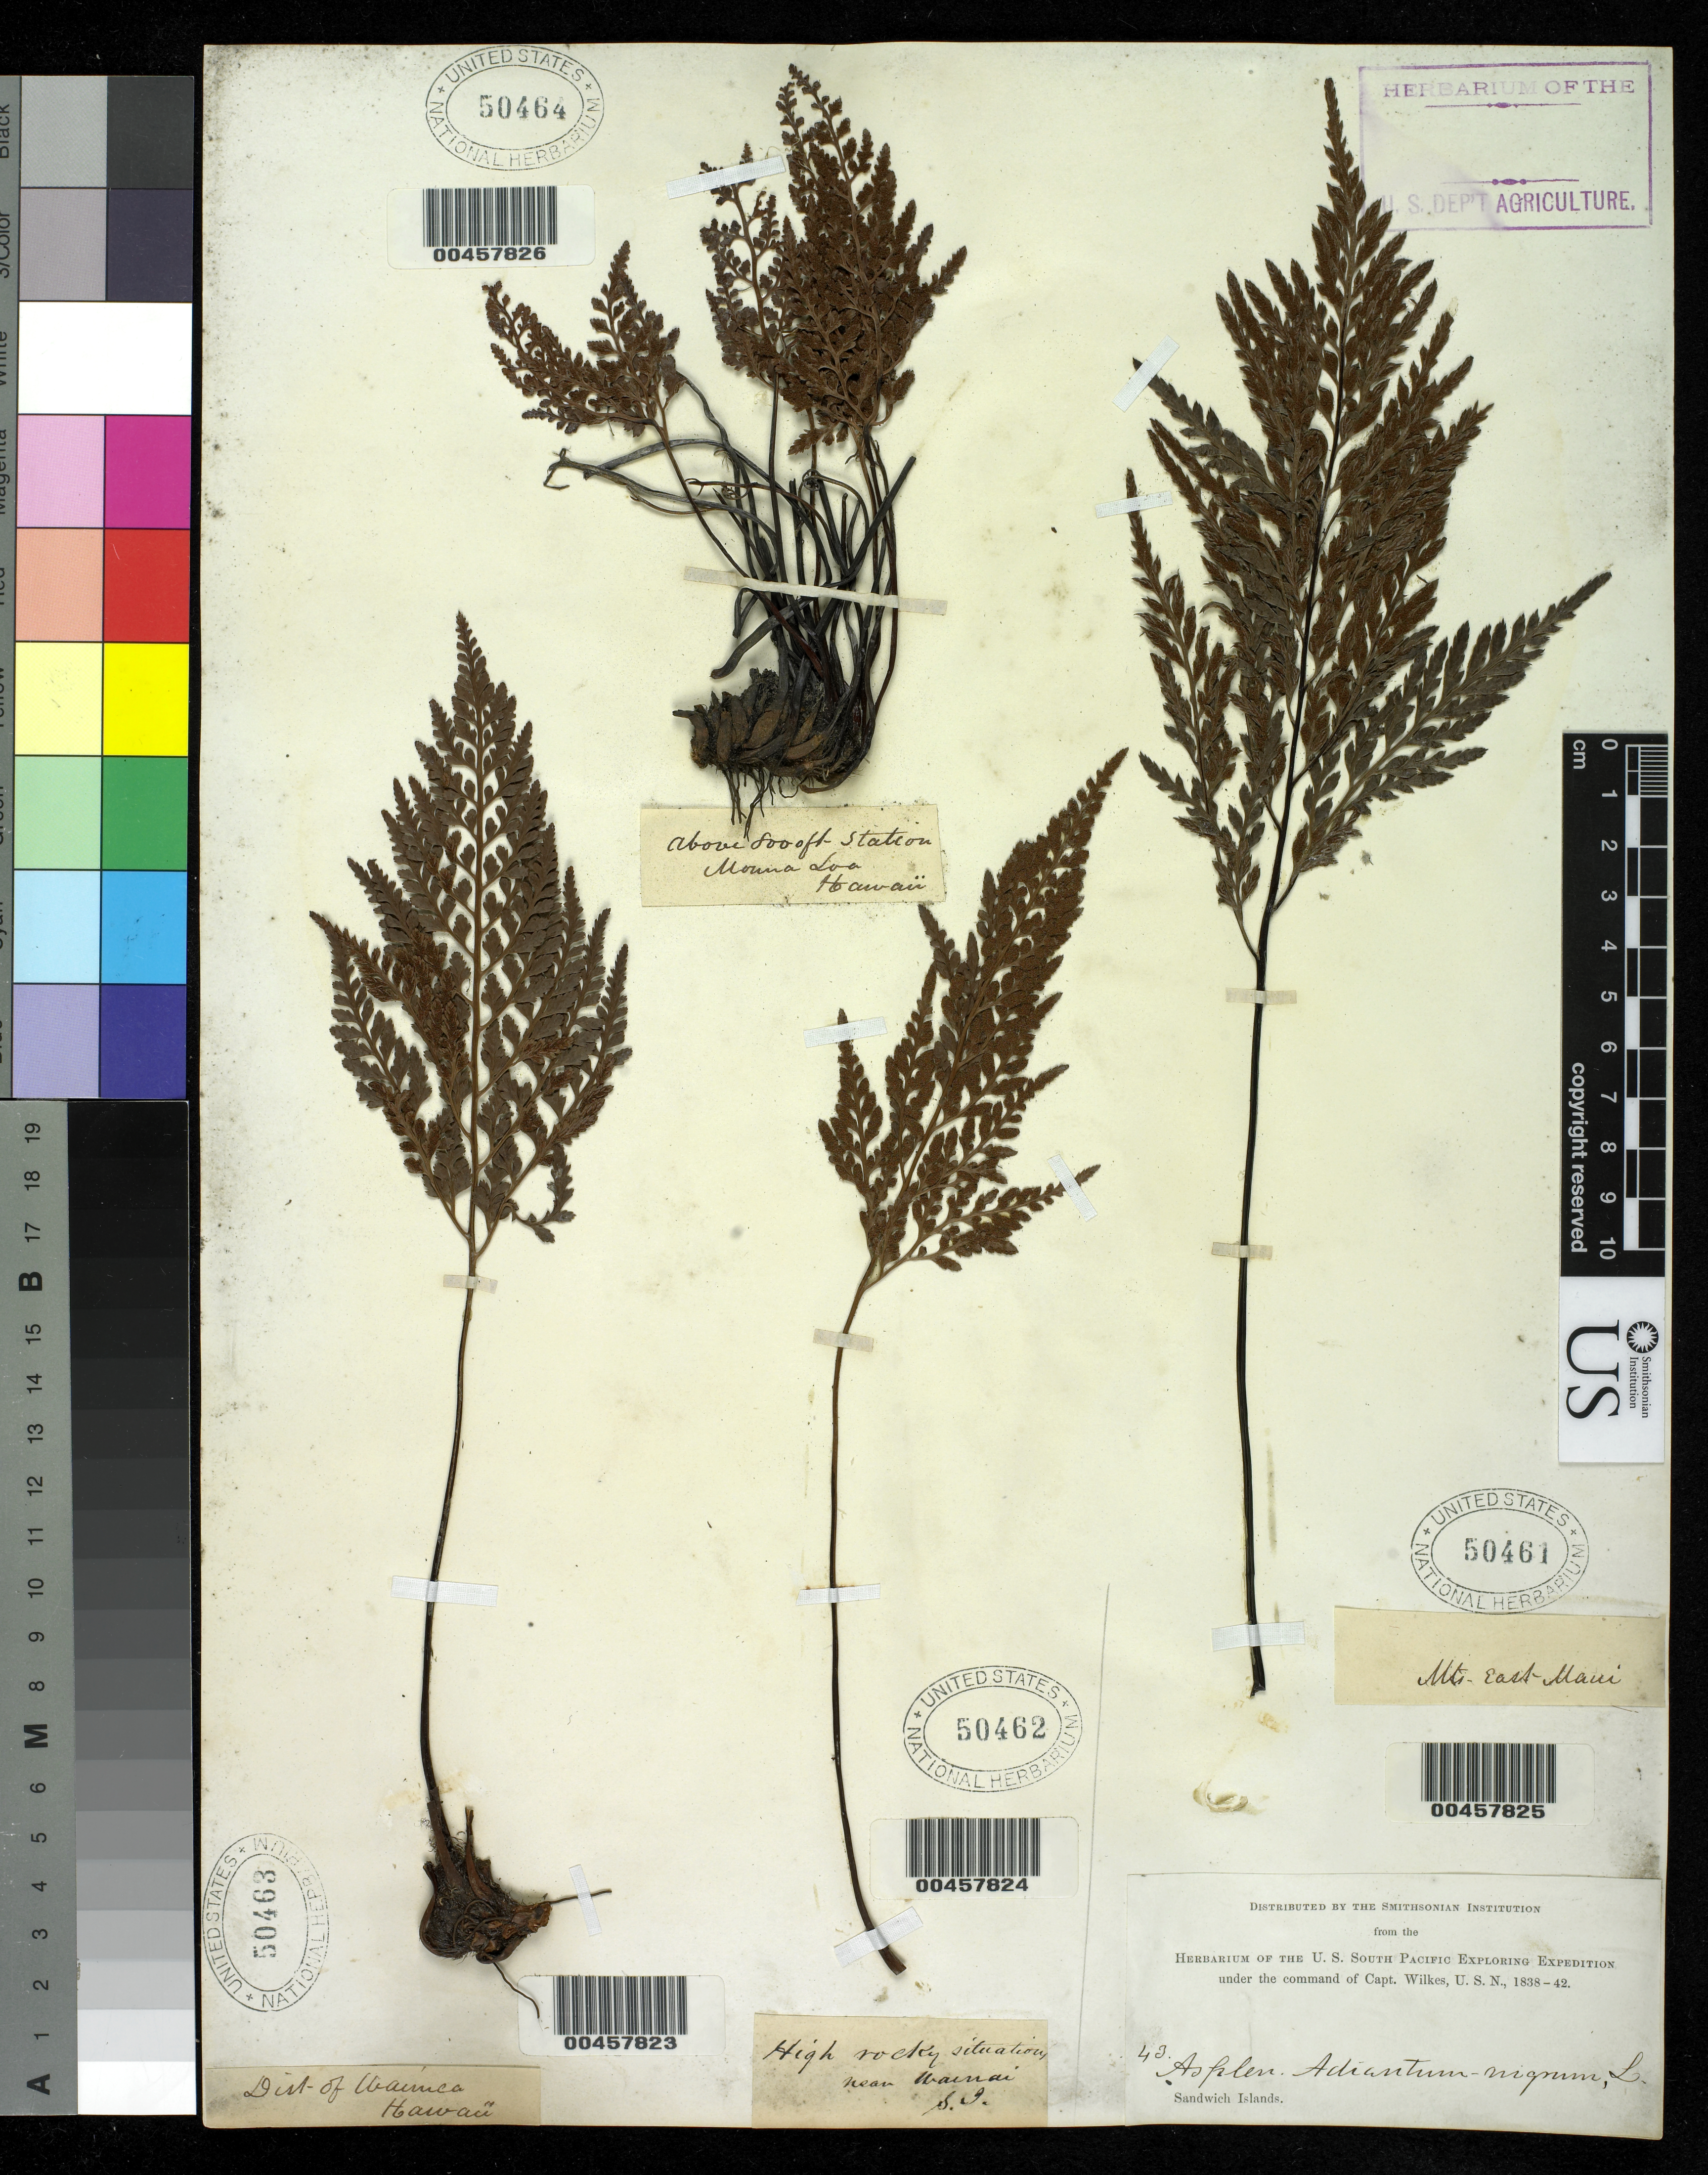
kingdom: Plantae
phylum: Tracheophyta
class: Polypodiopsida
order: Polypodiales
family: Aspleniaceae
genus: Asplenium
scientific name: Asplenium adiantum-nigrum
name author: L.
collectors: Wilkes Explor. Exped.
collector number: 43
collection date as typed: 1838 to -- --- 1842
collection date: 1838/1842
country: United States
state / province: Hawaii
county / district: Maui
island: Maui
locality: Sandwich Islands, Mts. East Maui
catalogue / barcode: US 50461